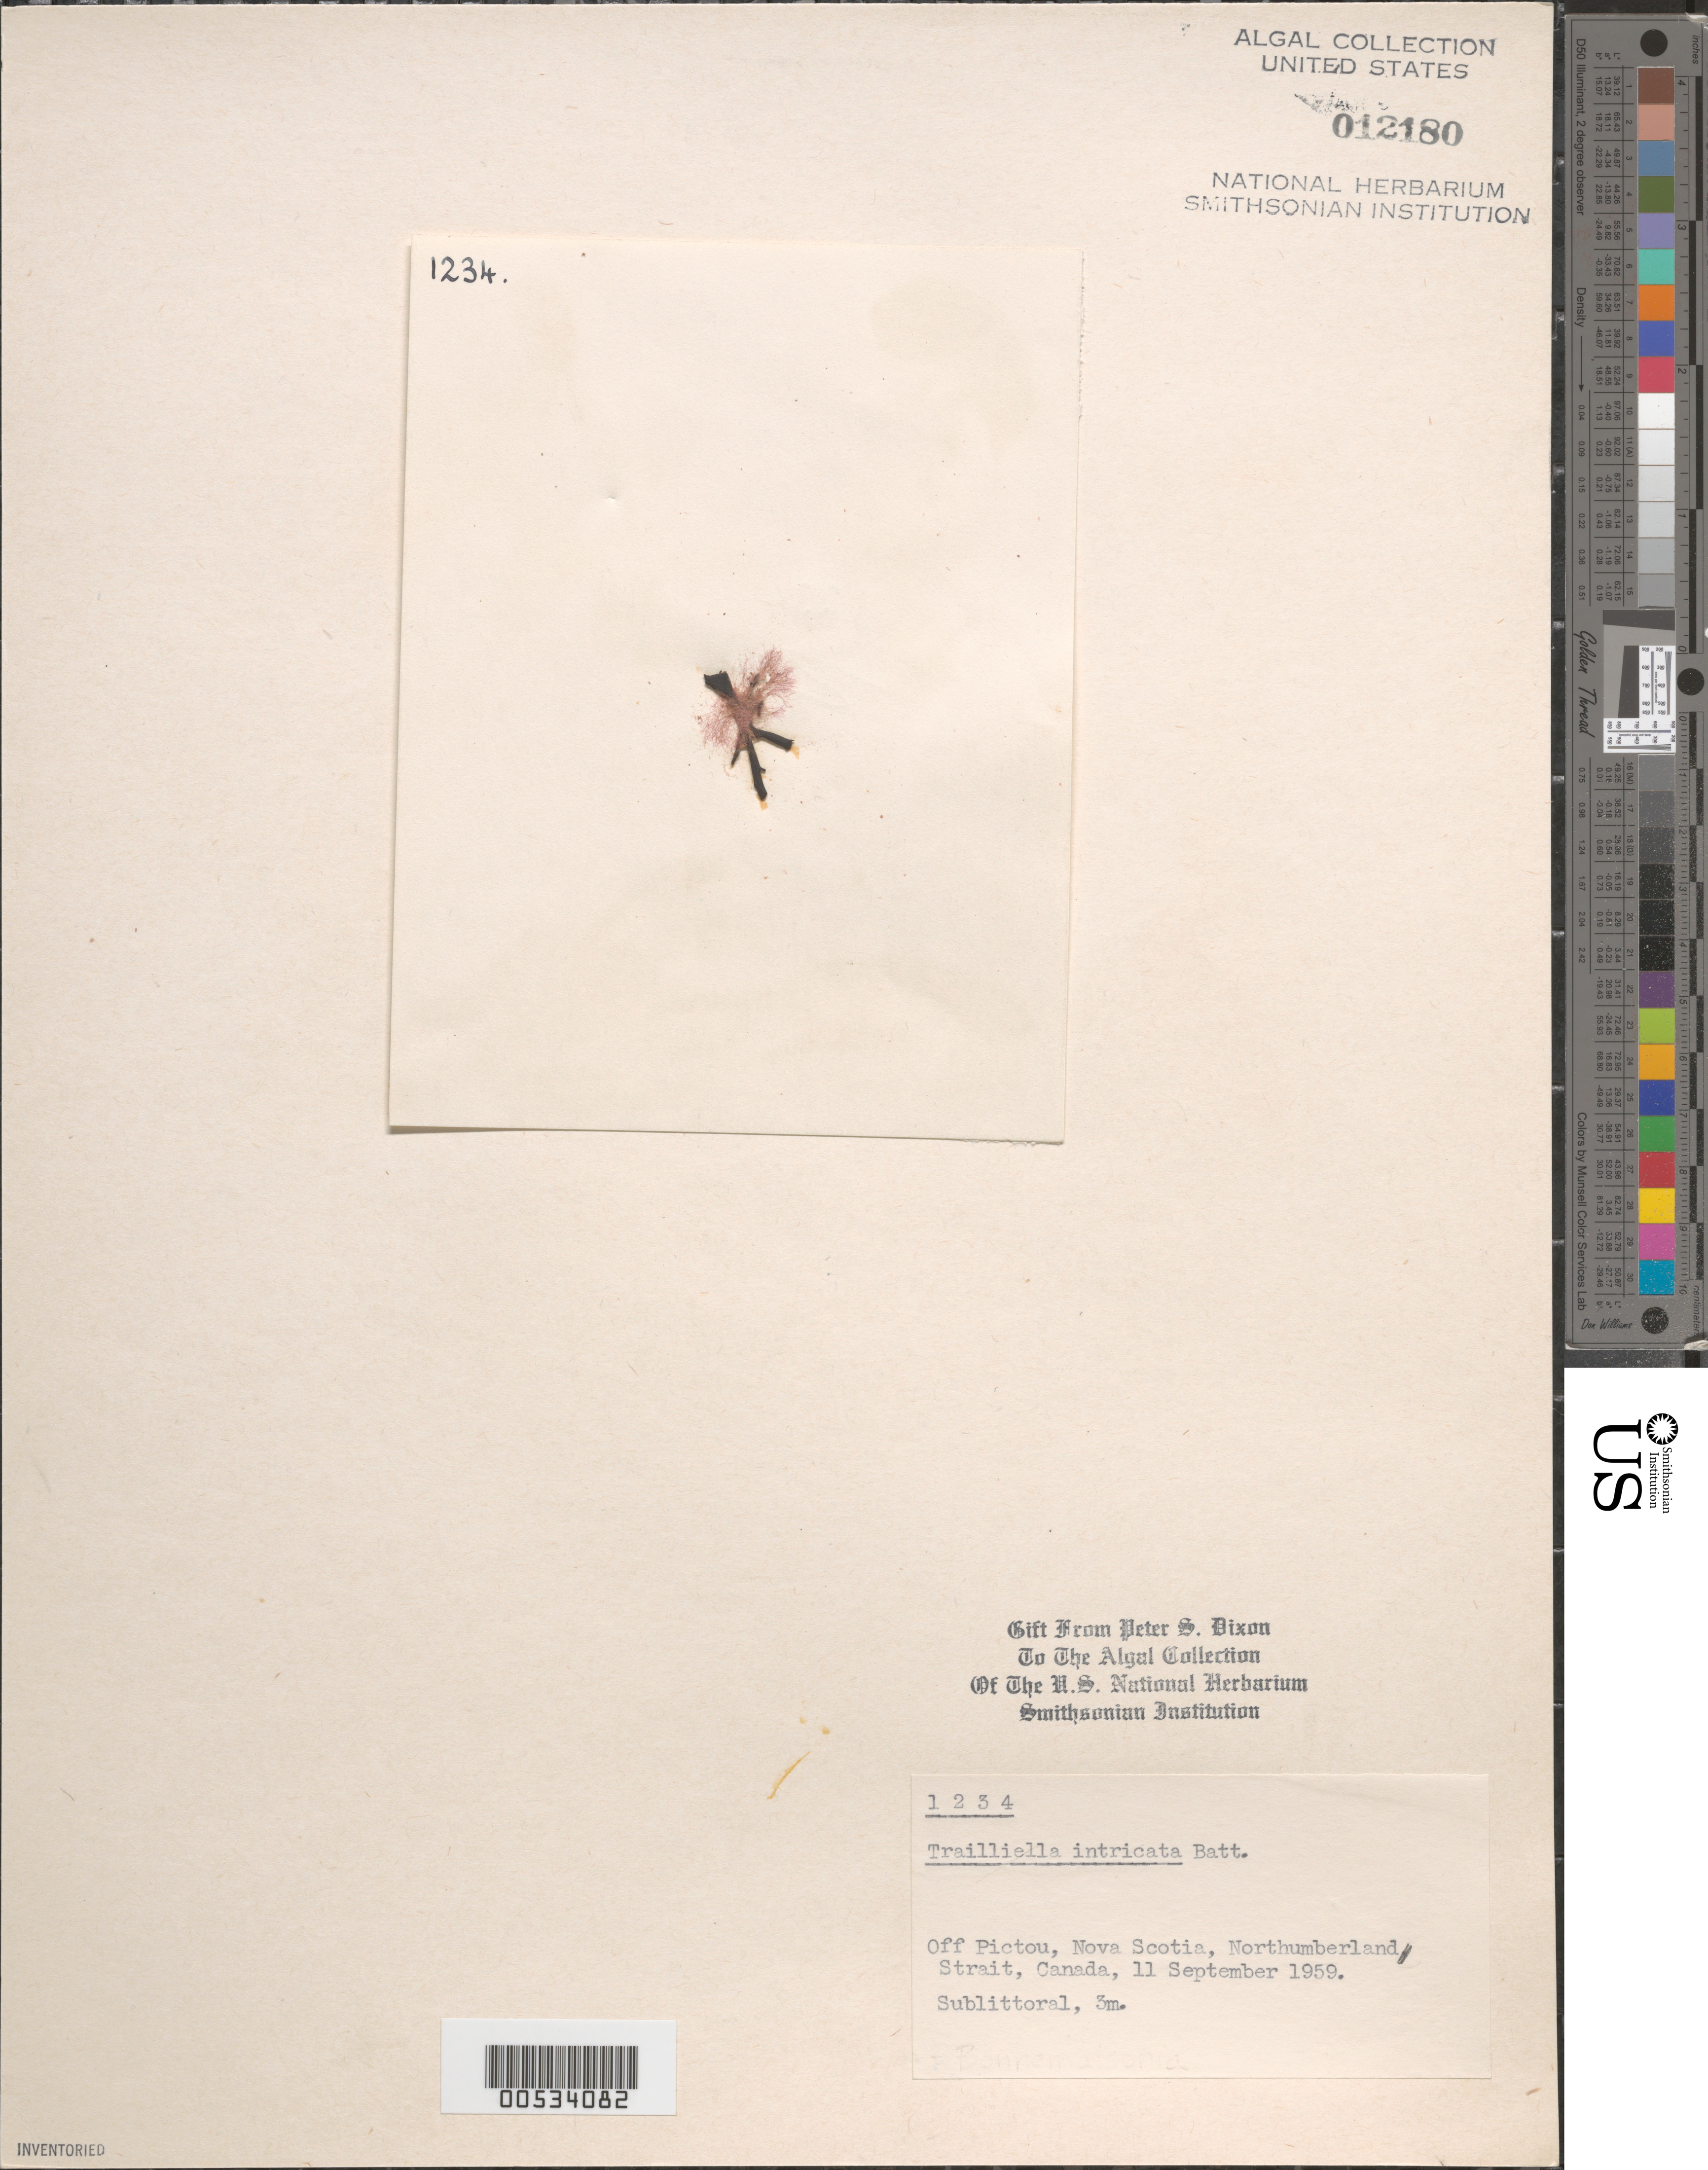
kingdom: Plantae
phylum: Rhodophyta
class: Florideophyceae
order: Bonnemaisoniales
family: Bonnemaisoniaceae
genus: Bonnemaisonia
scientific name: Bonnemaisonia hamifera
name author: P. Hariot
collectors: P. S. Dixon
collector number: PSD 1234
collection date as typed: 11 Sep 1959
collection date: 1959-09-11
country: Canada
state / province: Nova Scotia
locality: Off pictou, northumberland strait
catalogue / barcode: US 12180